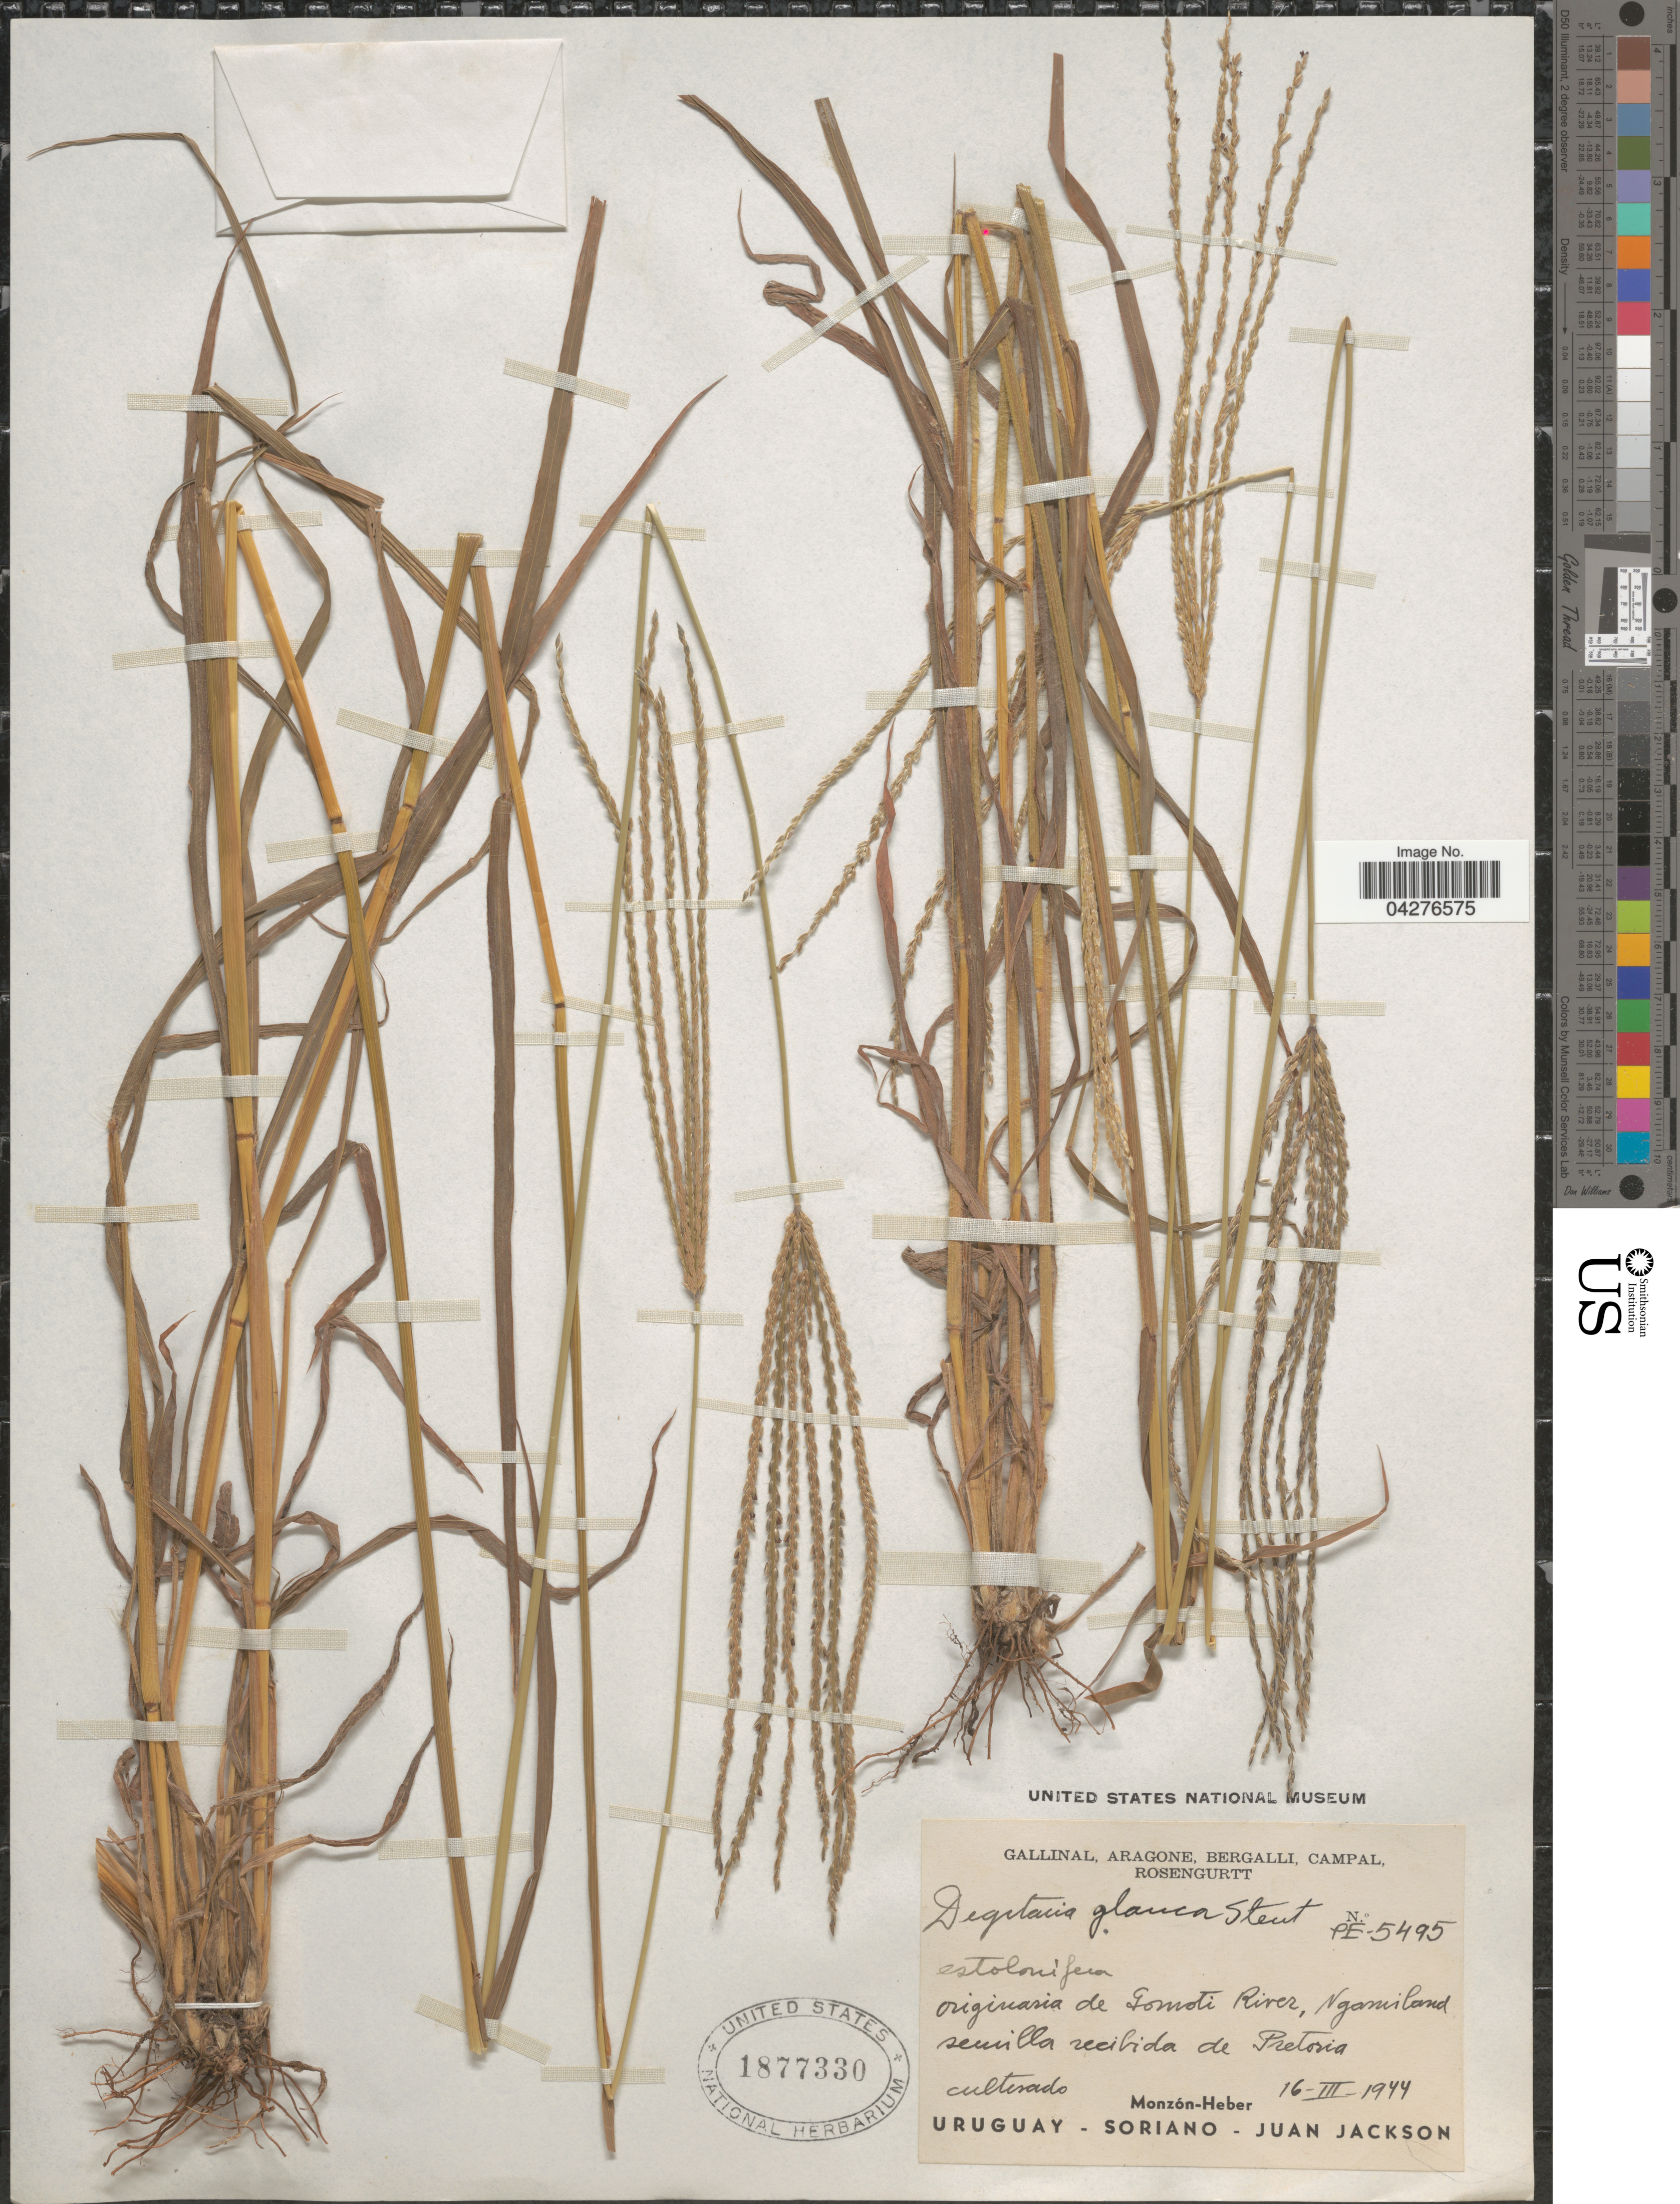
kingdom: Plantae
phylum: Tracheophyta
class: Liliopsida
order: Poales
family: Poaceae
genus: Digitaria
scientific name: Digitaria eriantha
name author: Steud.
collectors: -. Gallinal, -- Aragone, -- Bergalli, -- Campal & Rosengurtt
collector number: PE-5495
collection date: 1944-03-16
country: Uruguay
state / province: Soriano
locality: Cultivado Monzón-Heber. Juan Jackson.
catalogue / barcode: US 1877330